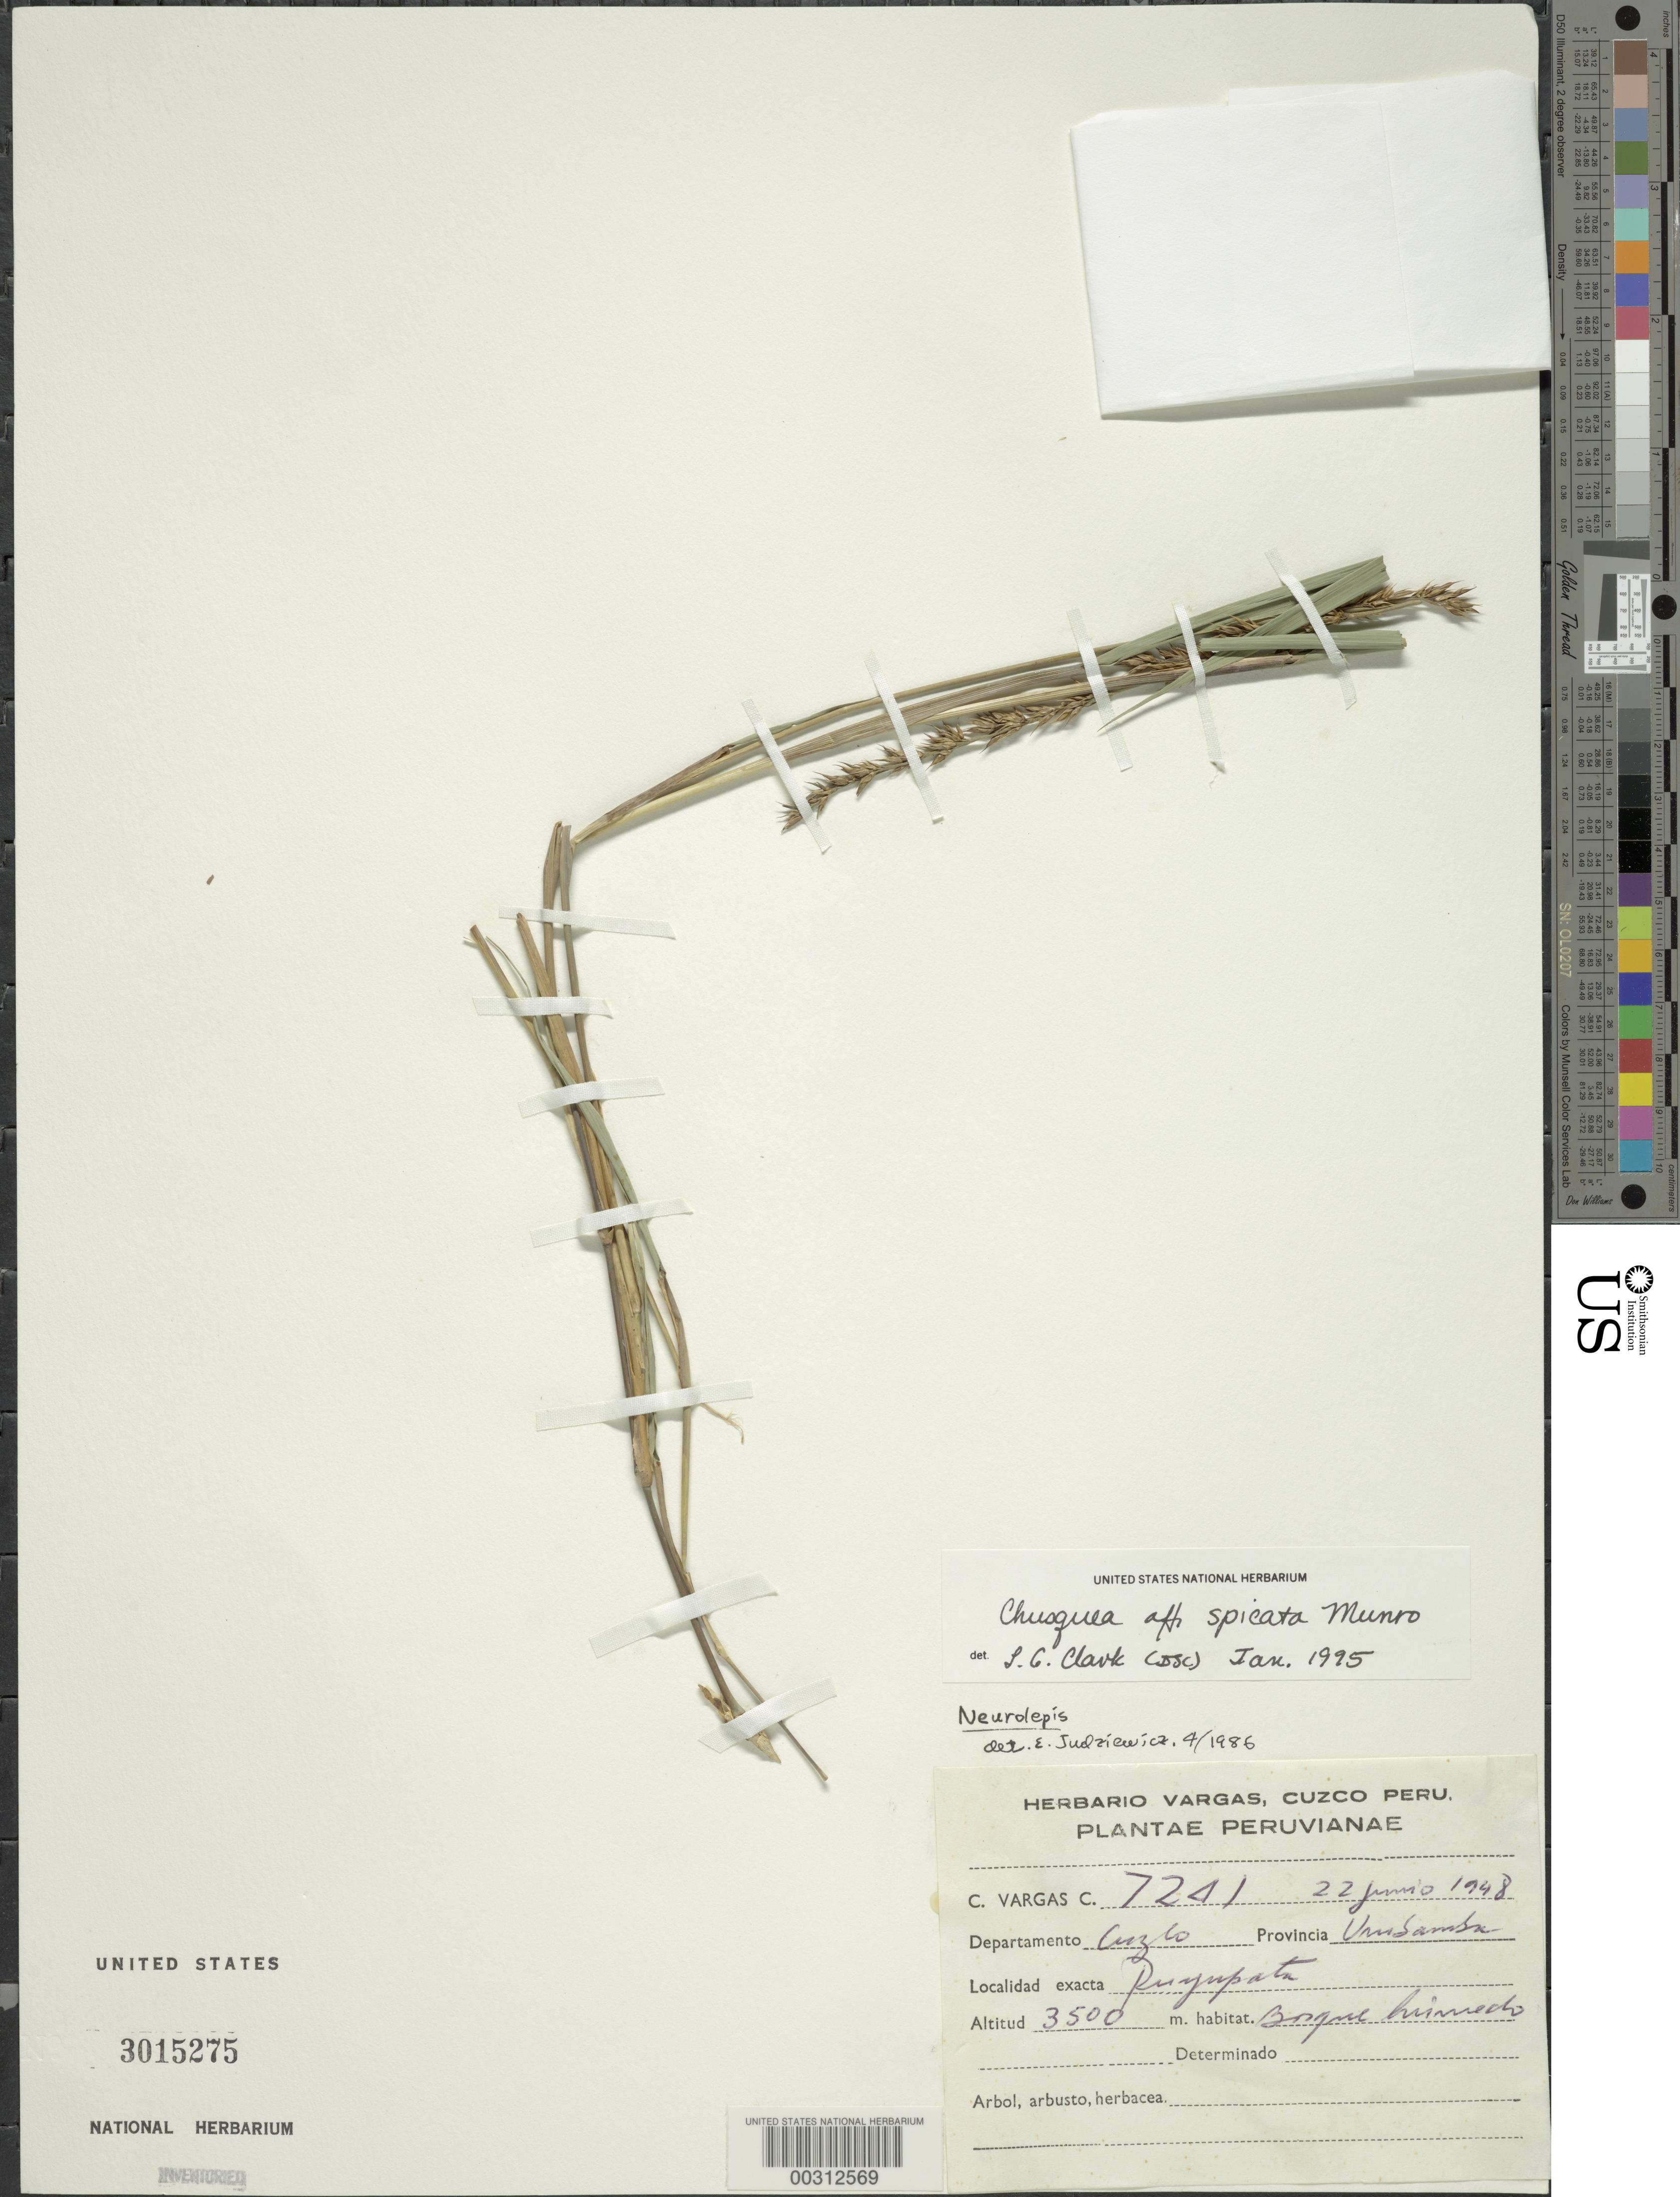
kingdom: Plantae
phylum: Tracheophyta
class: Liliopsida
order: Poales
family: Poaceae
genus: Chusquea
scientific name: Chusquea spicata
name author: Munro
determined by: Clark, Lynn G., (ISC), Iowa State University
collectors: C. Vargas Calderón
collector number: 7241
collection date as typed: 22 Jun 1948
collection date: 1948-06-22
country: Peru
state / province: Cusco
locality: Una Sambu, Ruyupata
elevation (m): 3500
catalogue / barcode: US 3015275